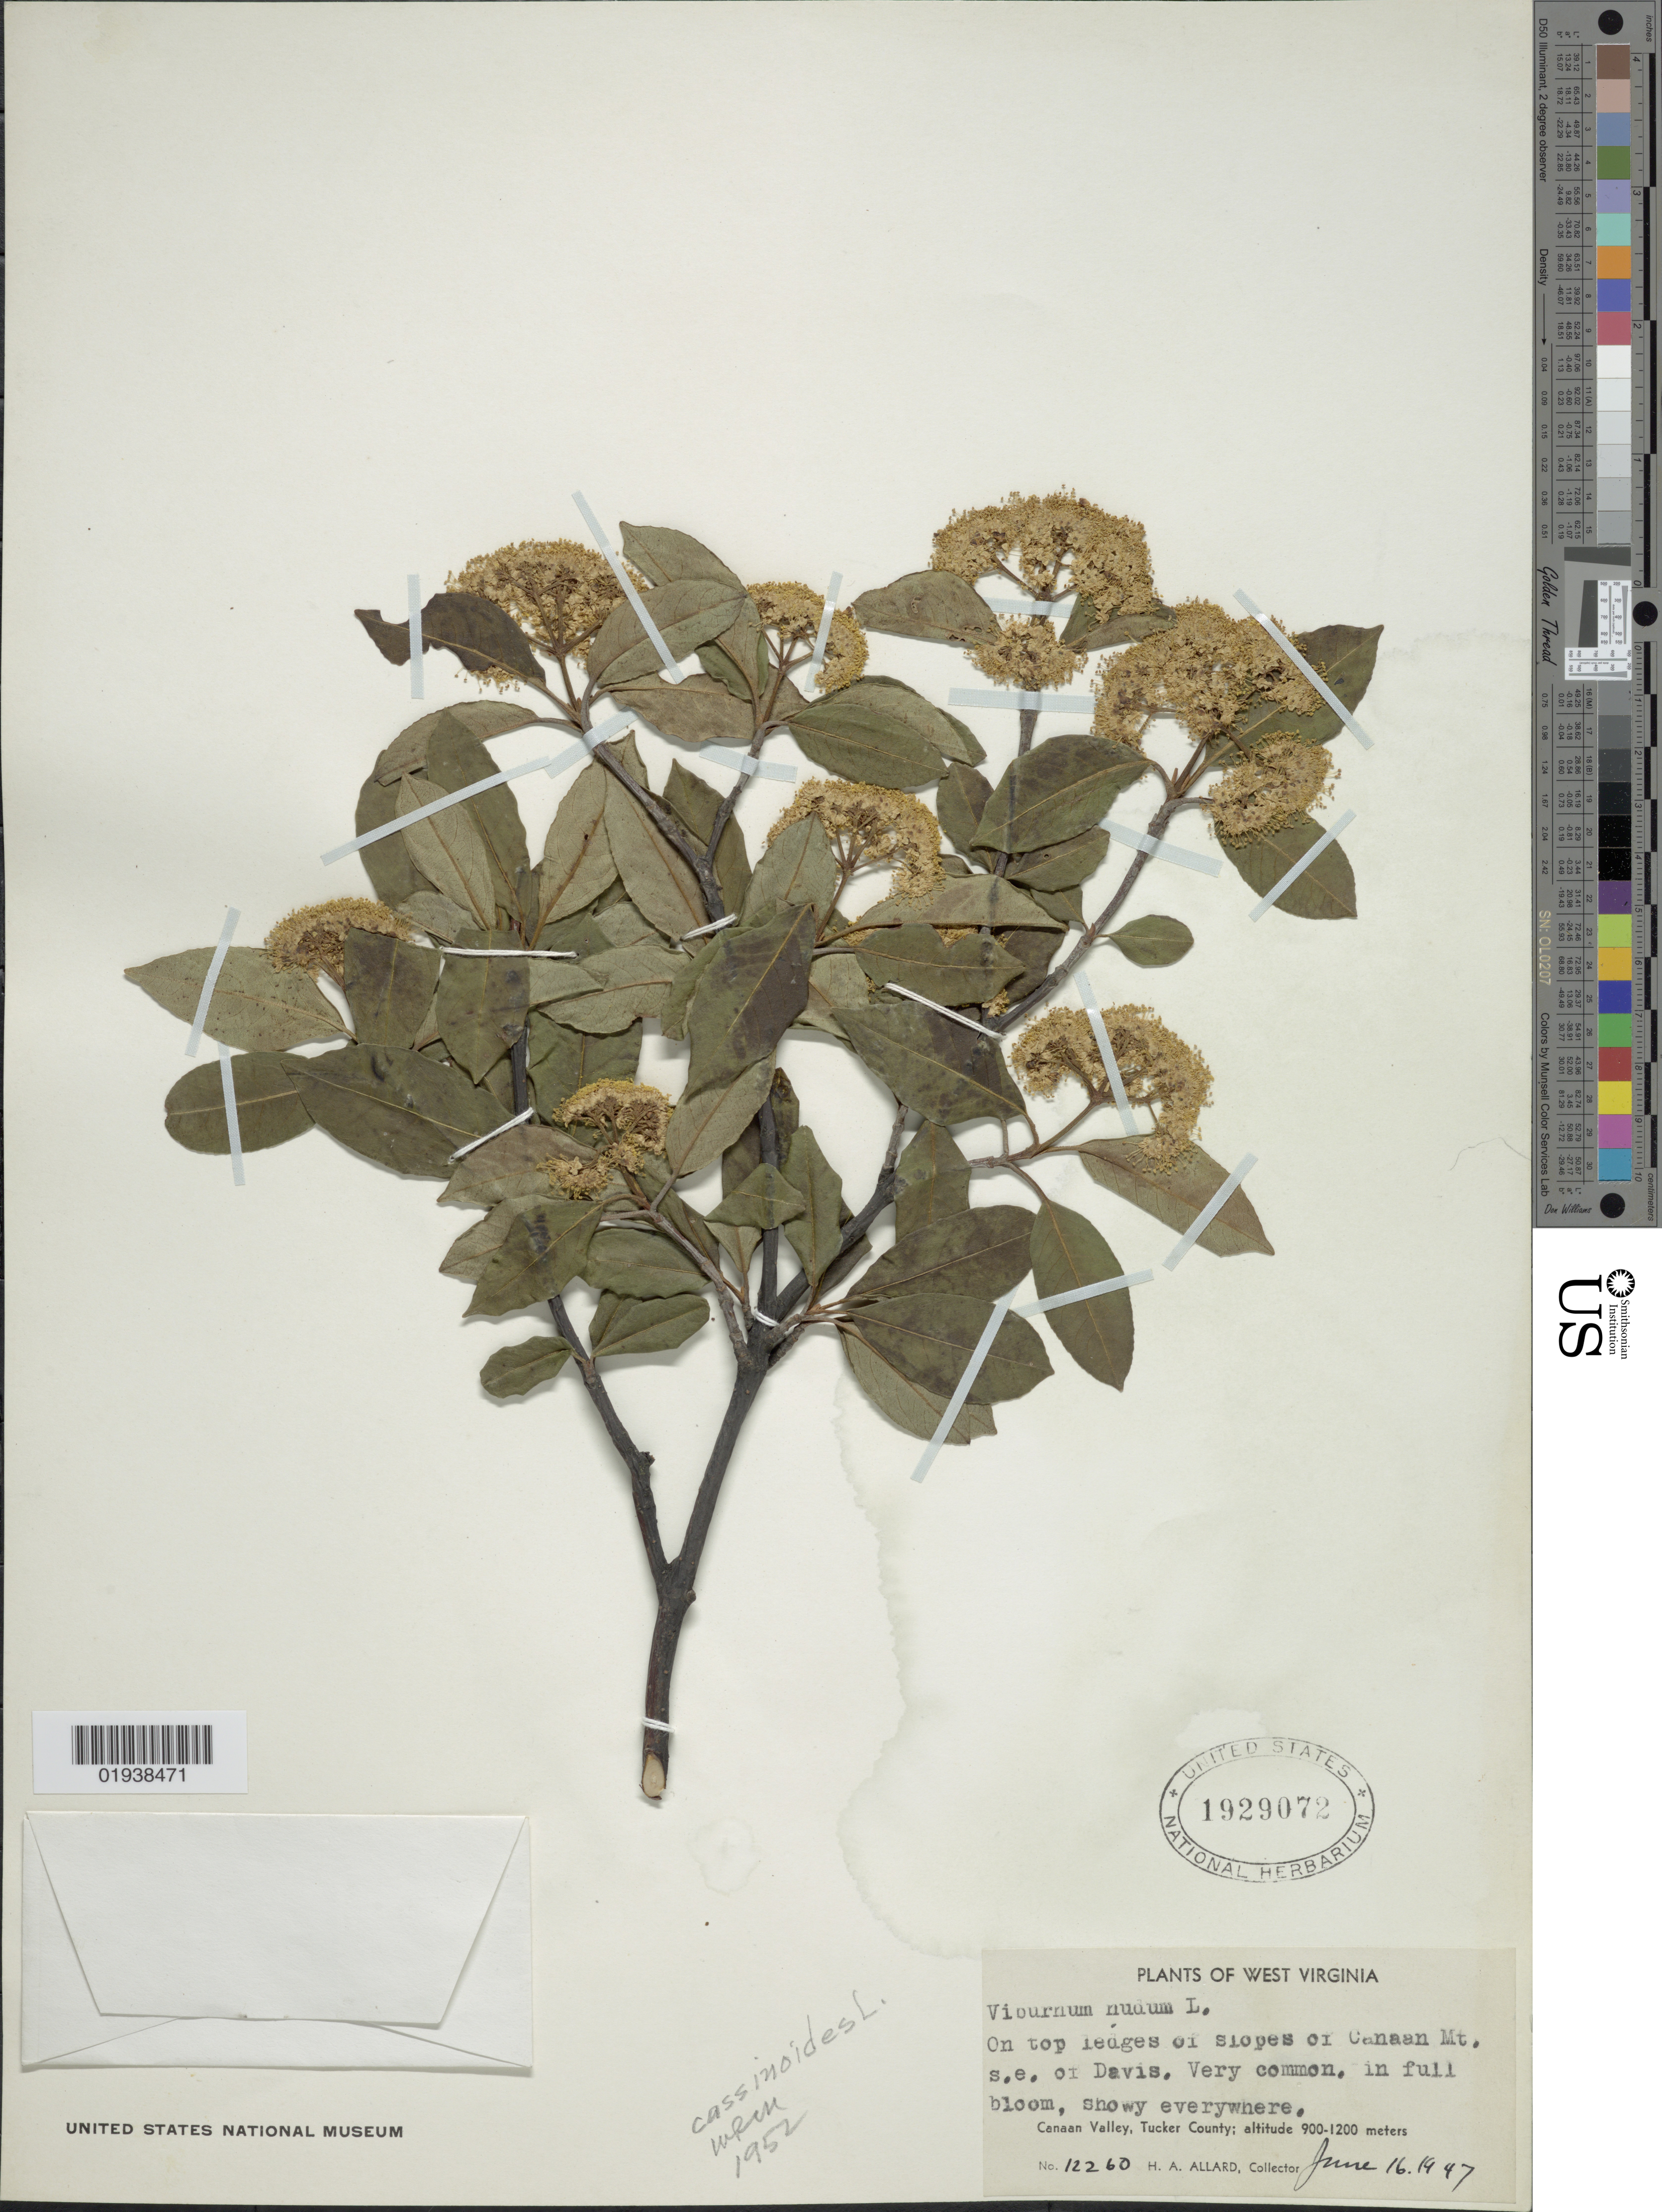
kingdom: Plantae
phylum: Tracheophyta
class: Magnoliopsida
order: Dipsacales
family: Viburnaceae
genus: Viburnum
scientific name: Viburnum cassinoides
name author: L.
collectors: H. A. Allard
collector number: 12260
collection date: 1947-06-16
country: United States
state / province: West Virginia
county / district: Tucker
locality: On top ledges of slopes of Canaan Mt. s.e. of Davis. Canaan Valley, Tucker County.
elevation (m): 900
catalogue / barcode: US 1929072